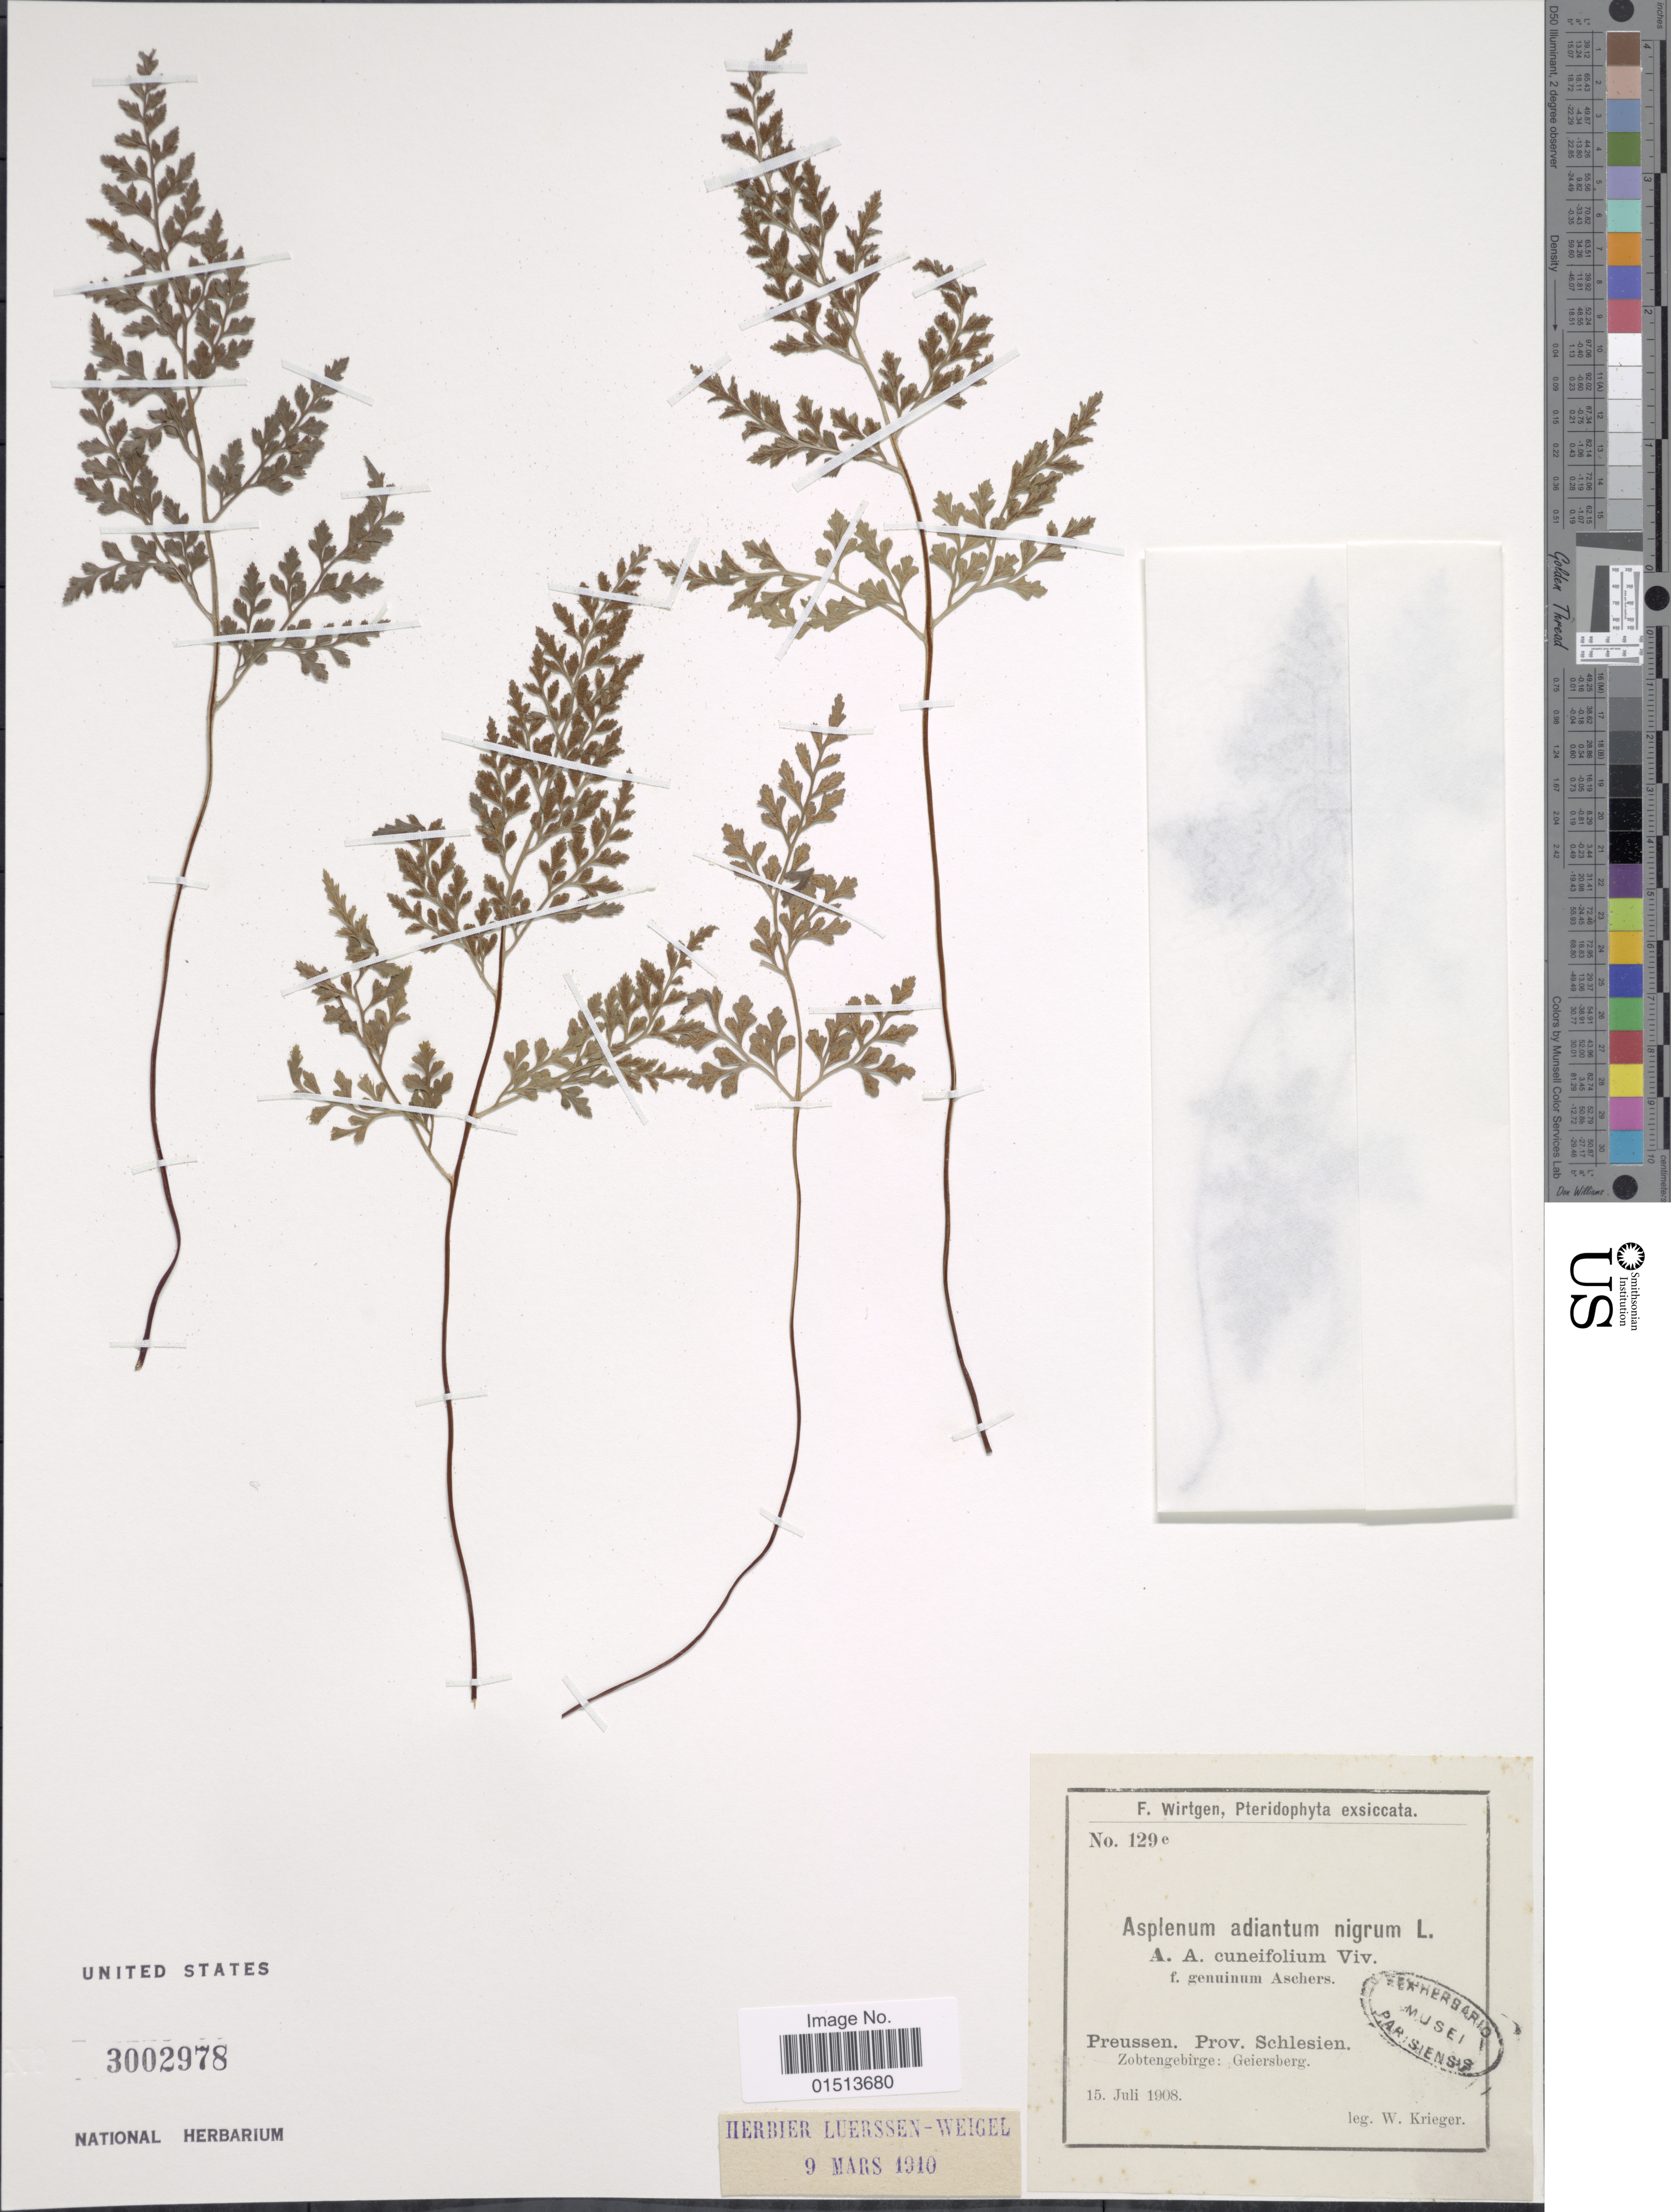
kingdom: Plantae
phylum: Tracheophyta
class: Polypodiopsida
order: Polypodiales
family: Aspleniaceae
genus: Asplenium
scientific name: Asplenium adiantum-nigrum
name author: L.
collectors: W. Krieger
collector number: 129e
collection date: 1908-07-15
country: Germany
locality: Preussen, Prov. Schlesien, Zobtengebirge: Geiersberg.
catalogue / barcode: US 3002978